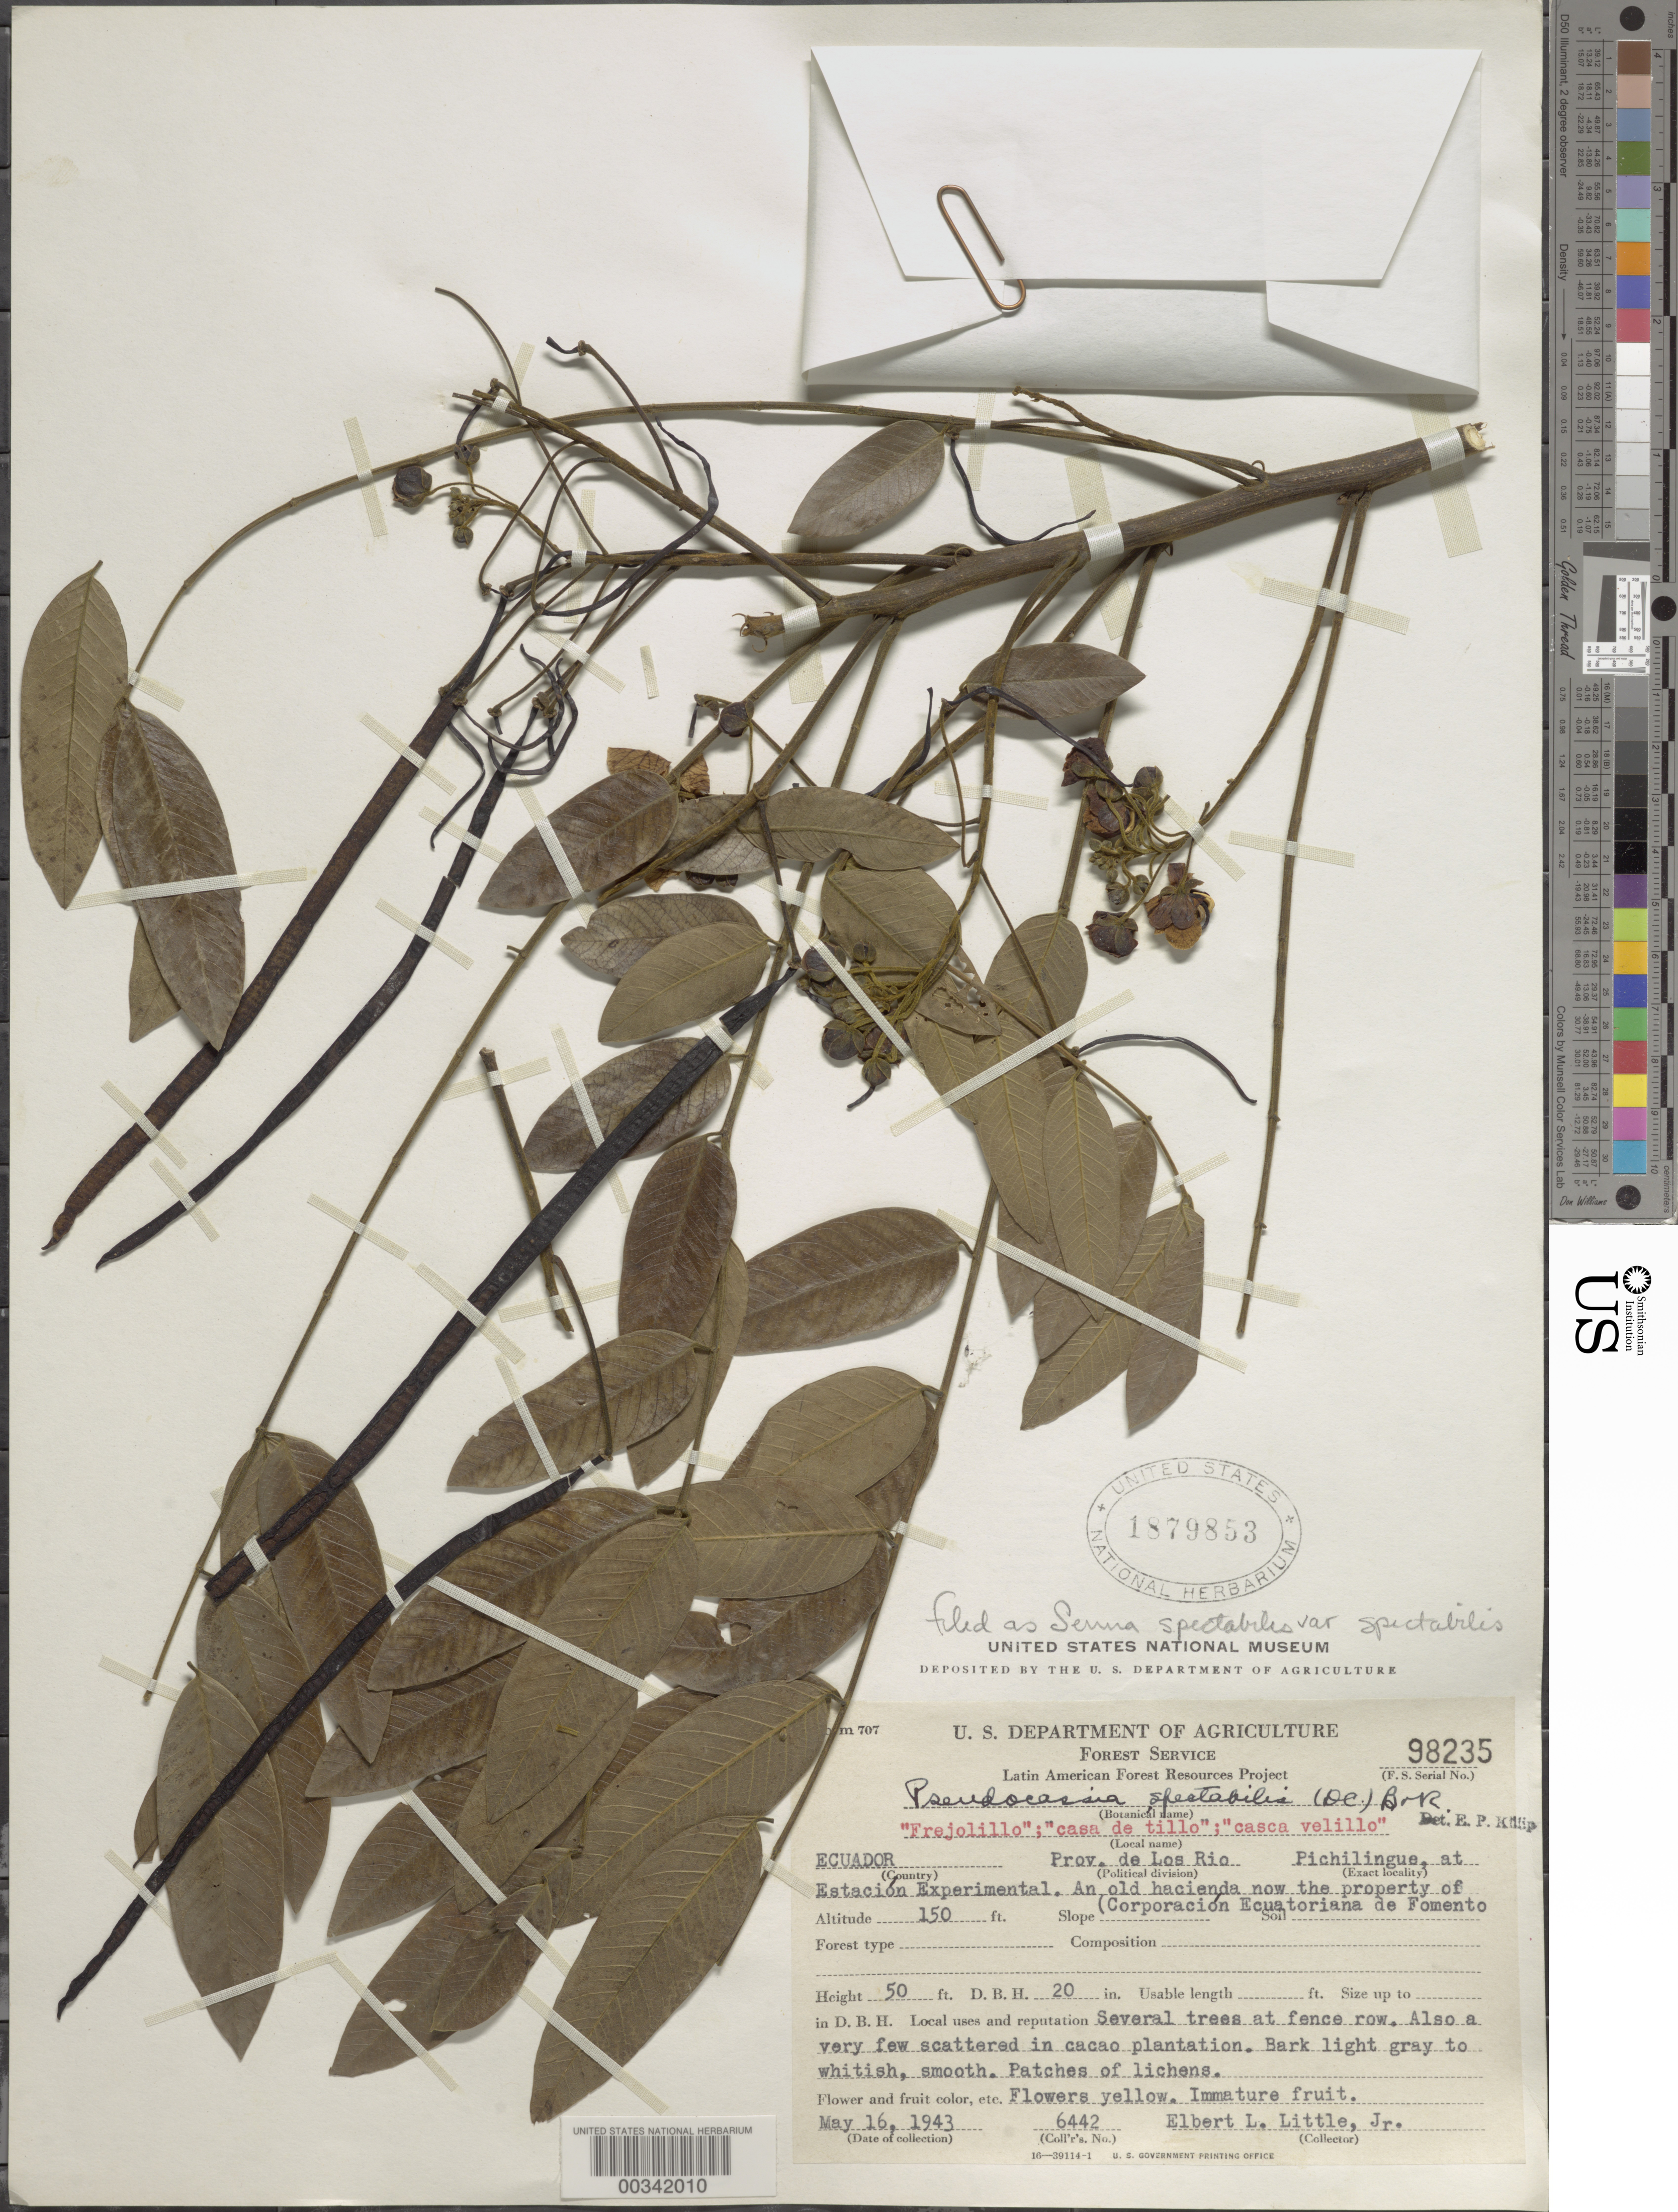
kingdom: Plantae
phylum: Tracheophyta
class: Magnoliopsida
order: Fabales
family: Fabaceae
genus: Senna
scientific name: Senna spectabilis var. spectabilis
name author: (DC.) H.S. Irwin & Barneby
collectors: E. L. Little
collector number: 6442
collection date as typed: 16 May 1943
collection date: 1943-05-16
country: Ecuador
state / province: Los Ríos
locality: Pichilingue at estacion Experimentalal; an old Hacienda now the property of corporacion ecuatoriana de fomento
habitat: At fence row; cacao plantation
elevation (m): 46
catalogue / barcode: US 1879853